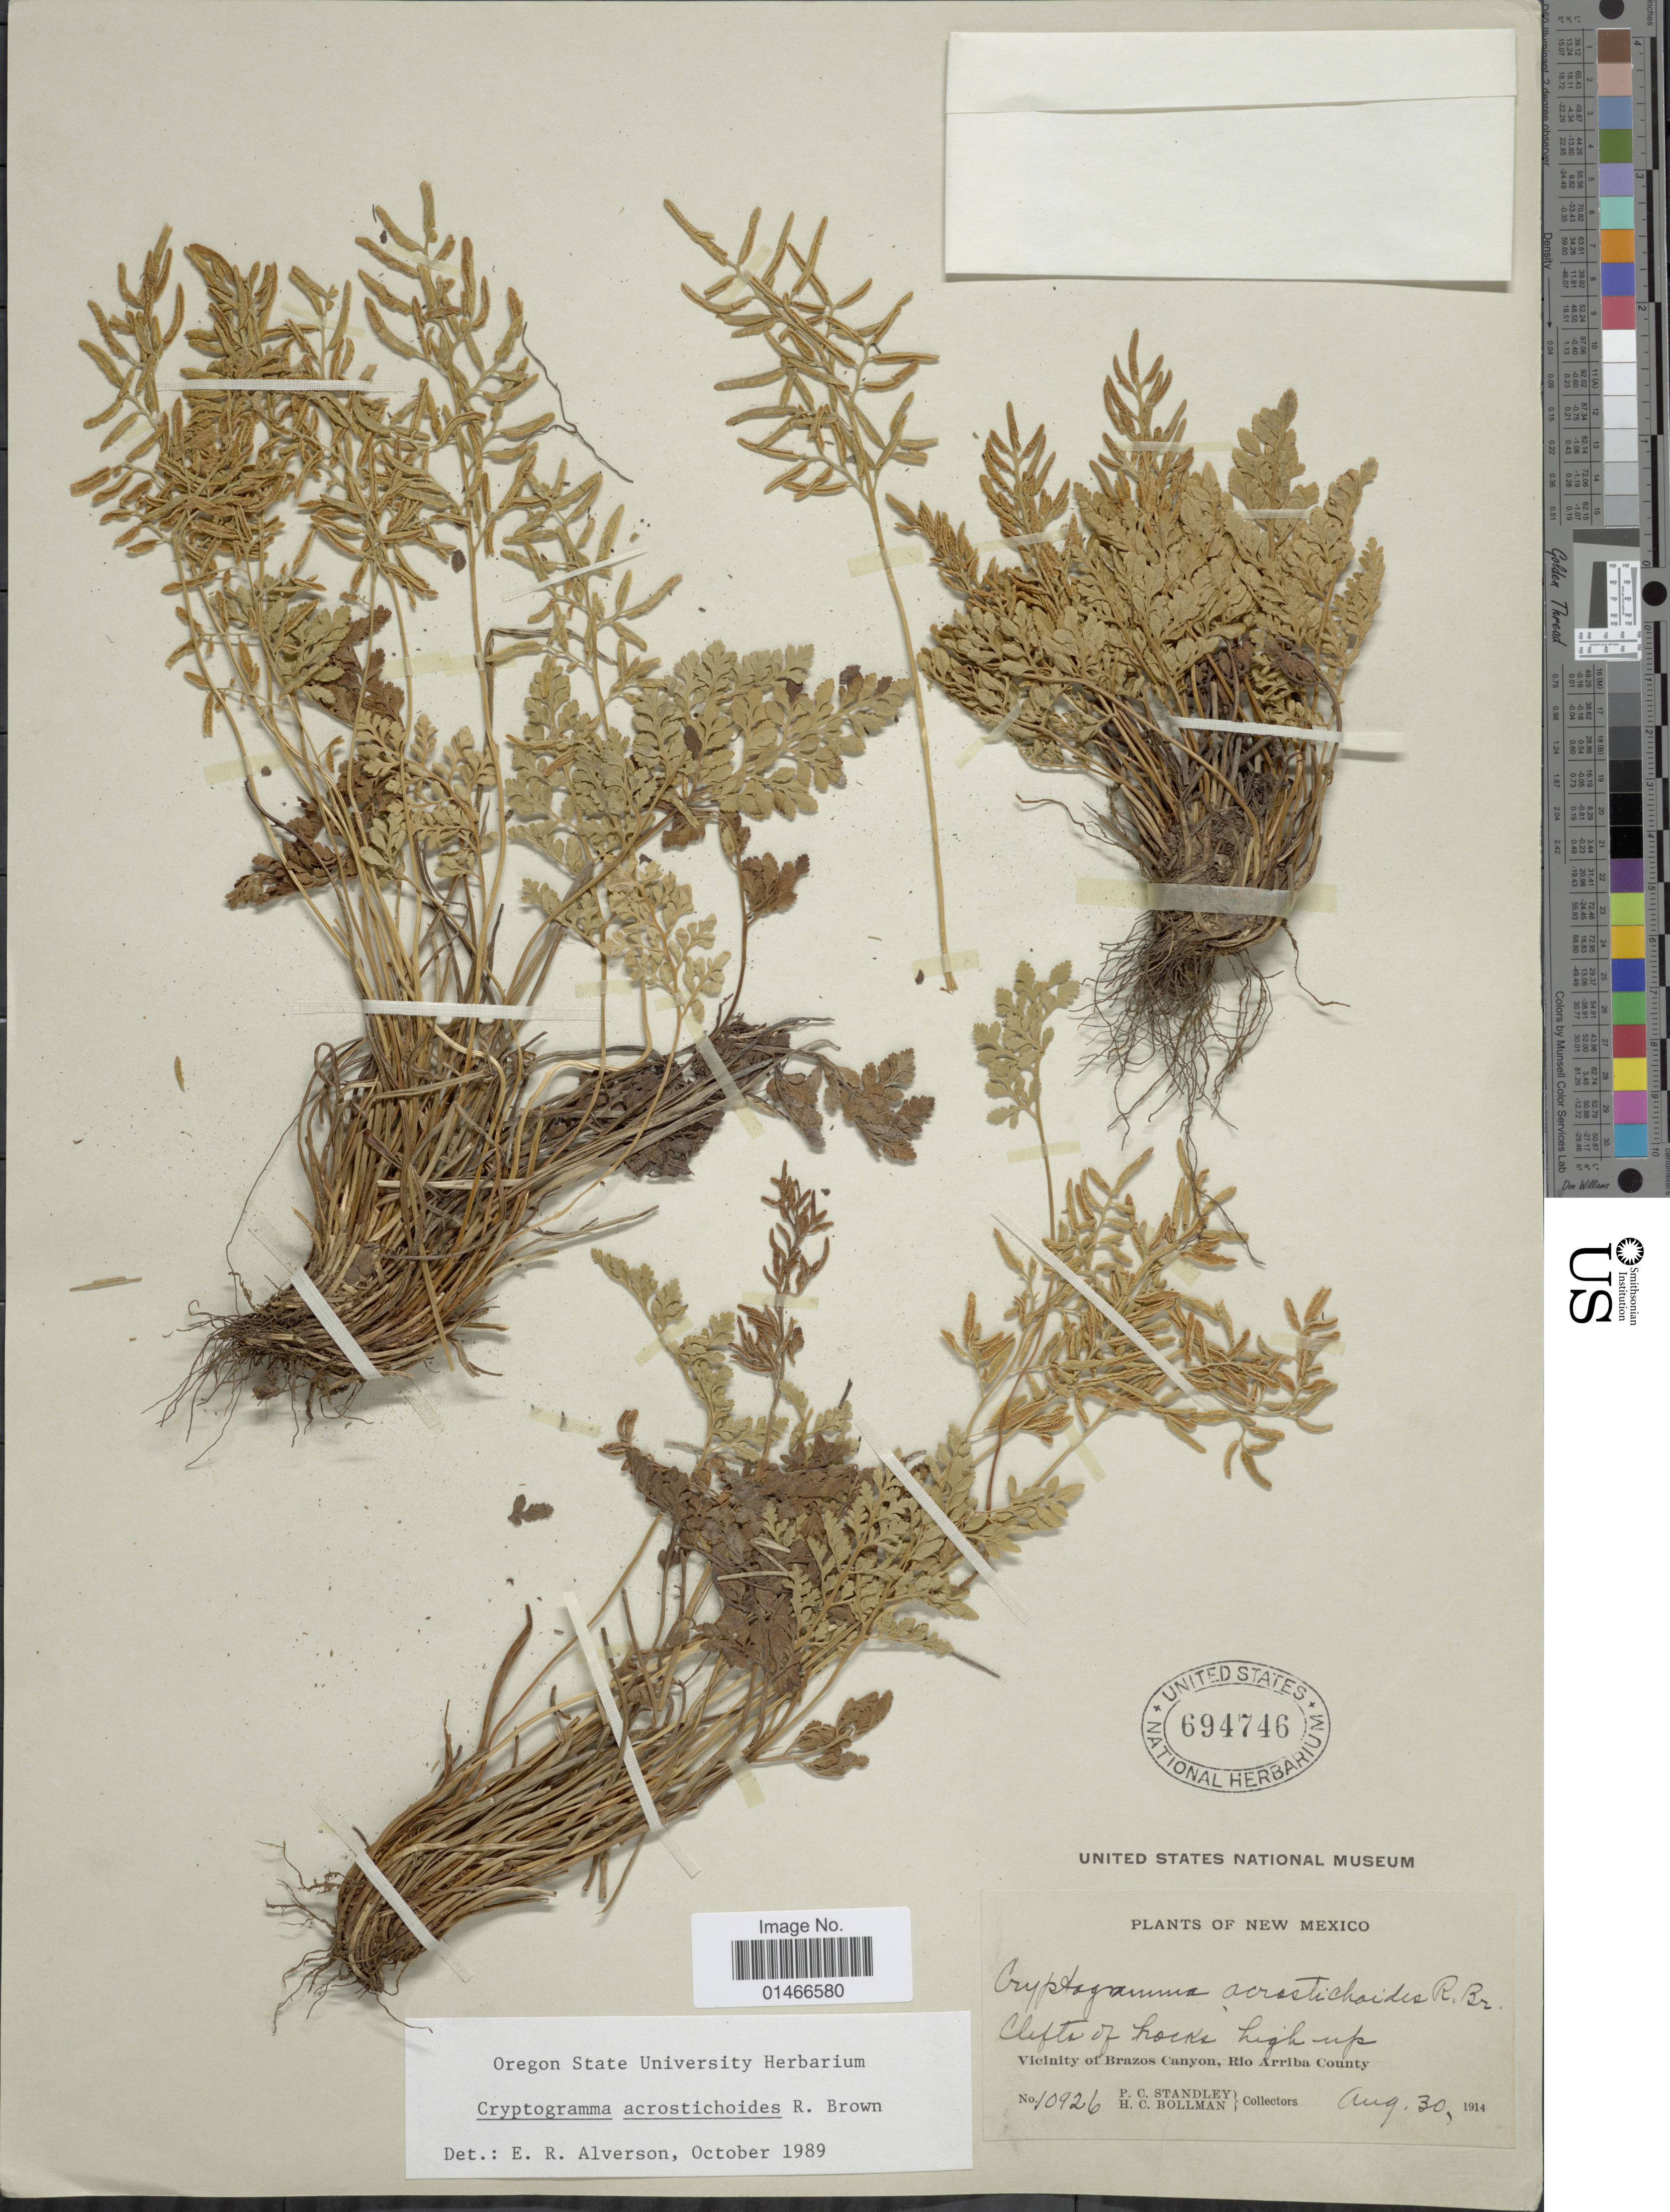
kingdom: Plantae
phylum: Tracheophyta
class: Polypodiopsida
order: Polypodiales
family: Pteridaceae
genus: Cryptogramma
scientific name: Cryptogramma acrostichoides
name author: R. Br.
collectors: P. C. Standley & H. C. Bollman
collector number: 10926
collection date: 1914-08-30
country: United States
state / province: New Mexico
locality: Clifts of rocks high up. Vicinity of Brazos Canyon, Rio Arriba County.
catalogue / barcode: US 694746